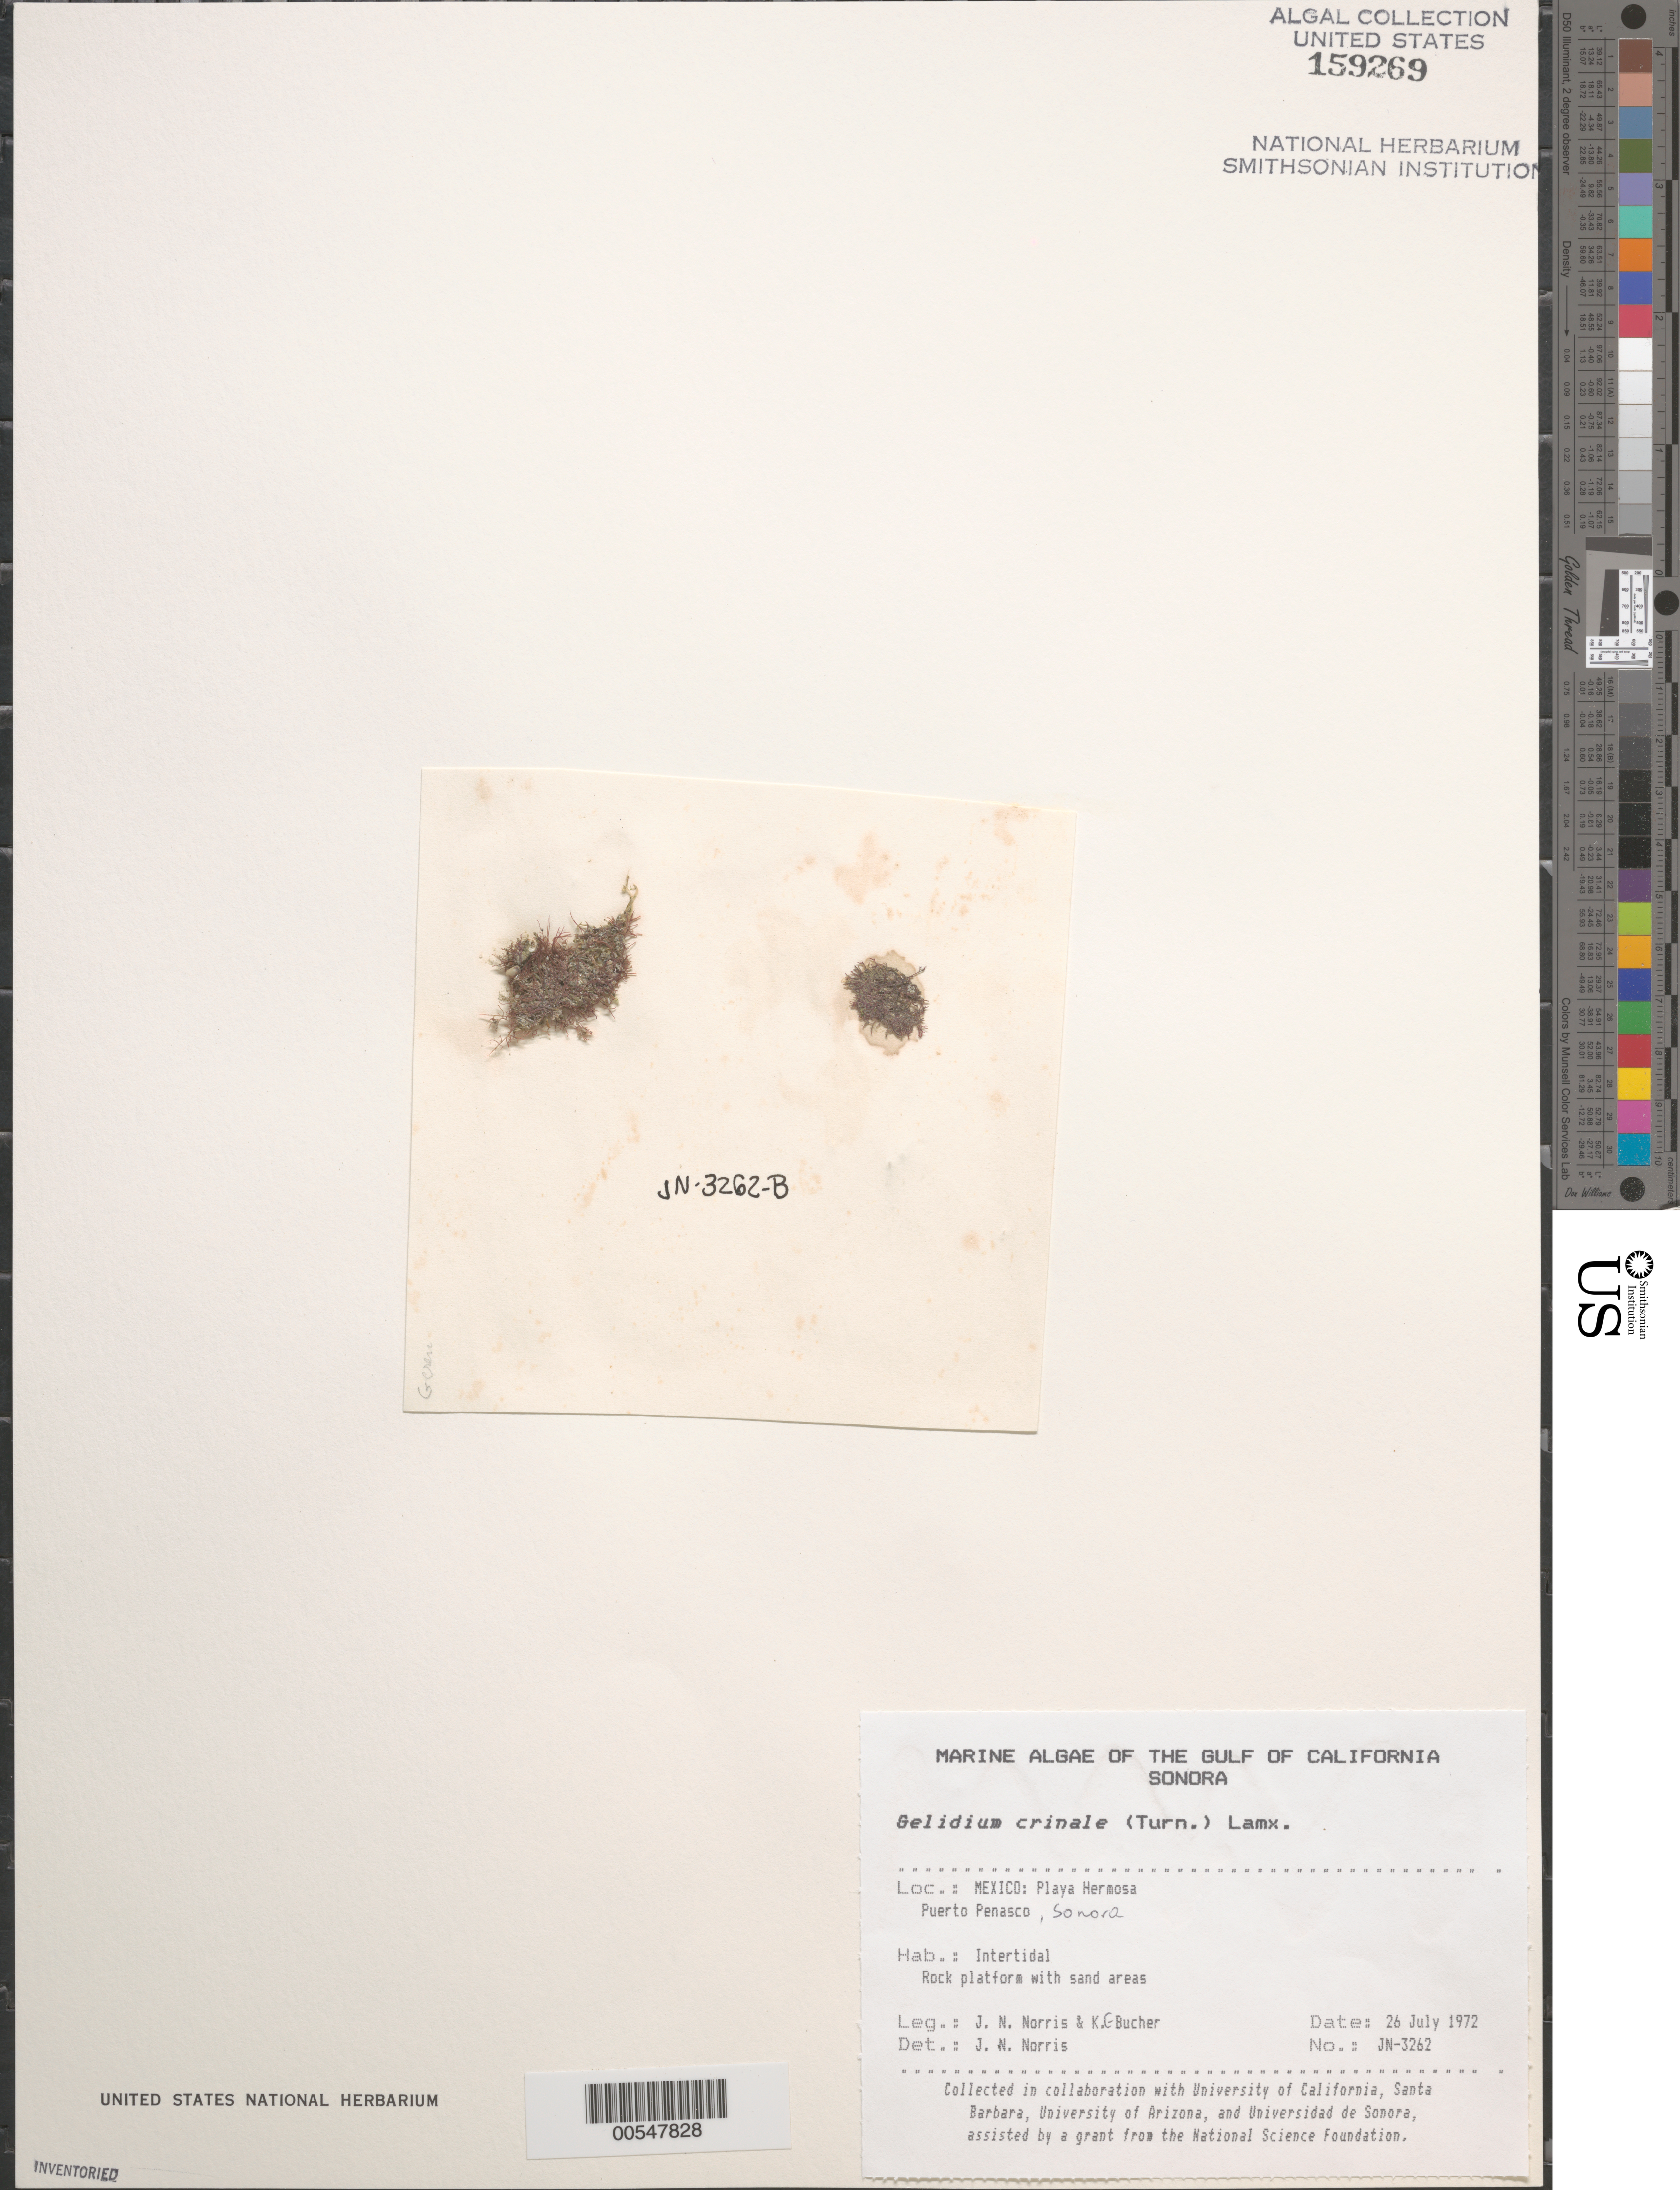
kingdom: Plantae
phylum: Rhodophyta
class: Florideophyceae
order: Gelidiales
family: Gelidiaceae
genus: Gelidium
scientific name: Gelidium crinale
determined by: Norris, James N.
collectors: J. N. Norris & K. E. Bucher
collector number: JN-3262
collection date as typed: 26 Jul 1972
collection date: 1972-07-26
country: Mexico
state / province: Sonora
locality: Playa Hermosa, Puerto Penasco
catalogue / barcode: US 159269